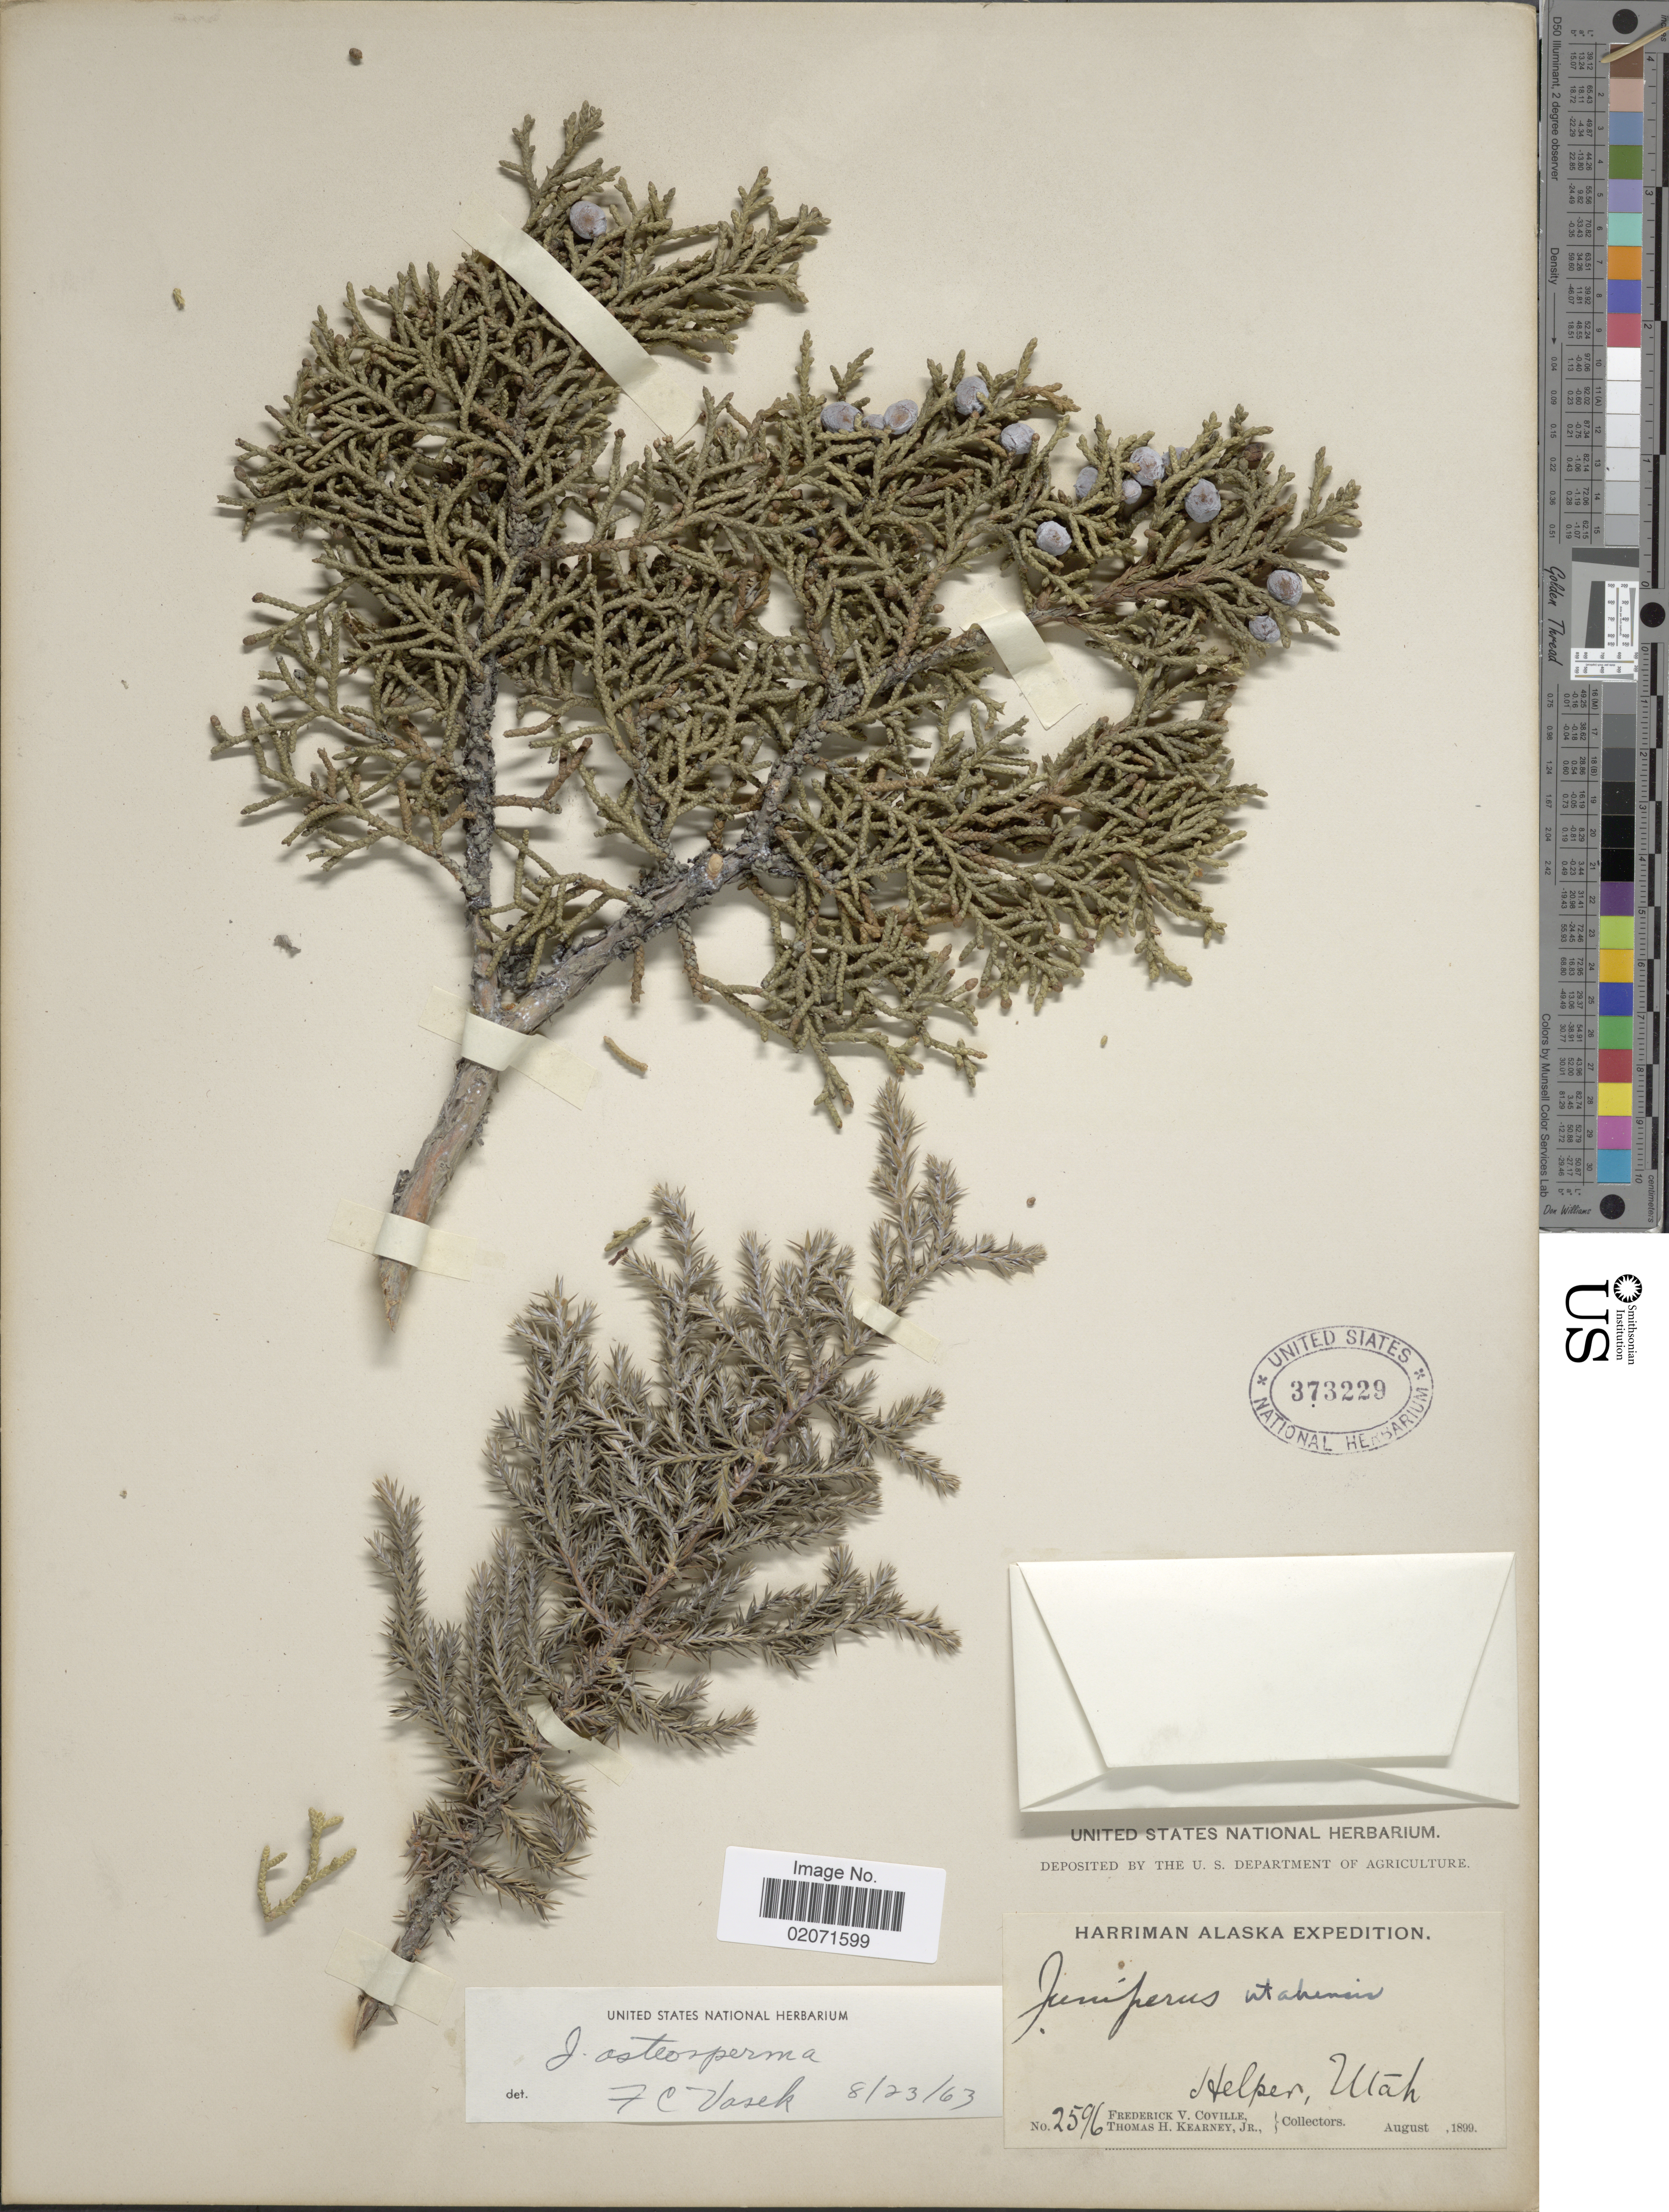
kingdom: Plantae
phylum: Tracheophyta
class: Pinopsida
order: Pinales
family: Cupressaceae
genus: Juniperus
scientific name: Juniperus osteosperma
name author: (Torr.) Little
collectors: F. V. Coville & T. H. Kearney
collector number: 2596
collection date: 1899-08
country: United States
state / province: Utah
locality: Helper, Utah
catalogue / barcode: US 373229